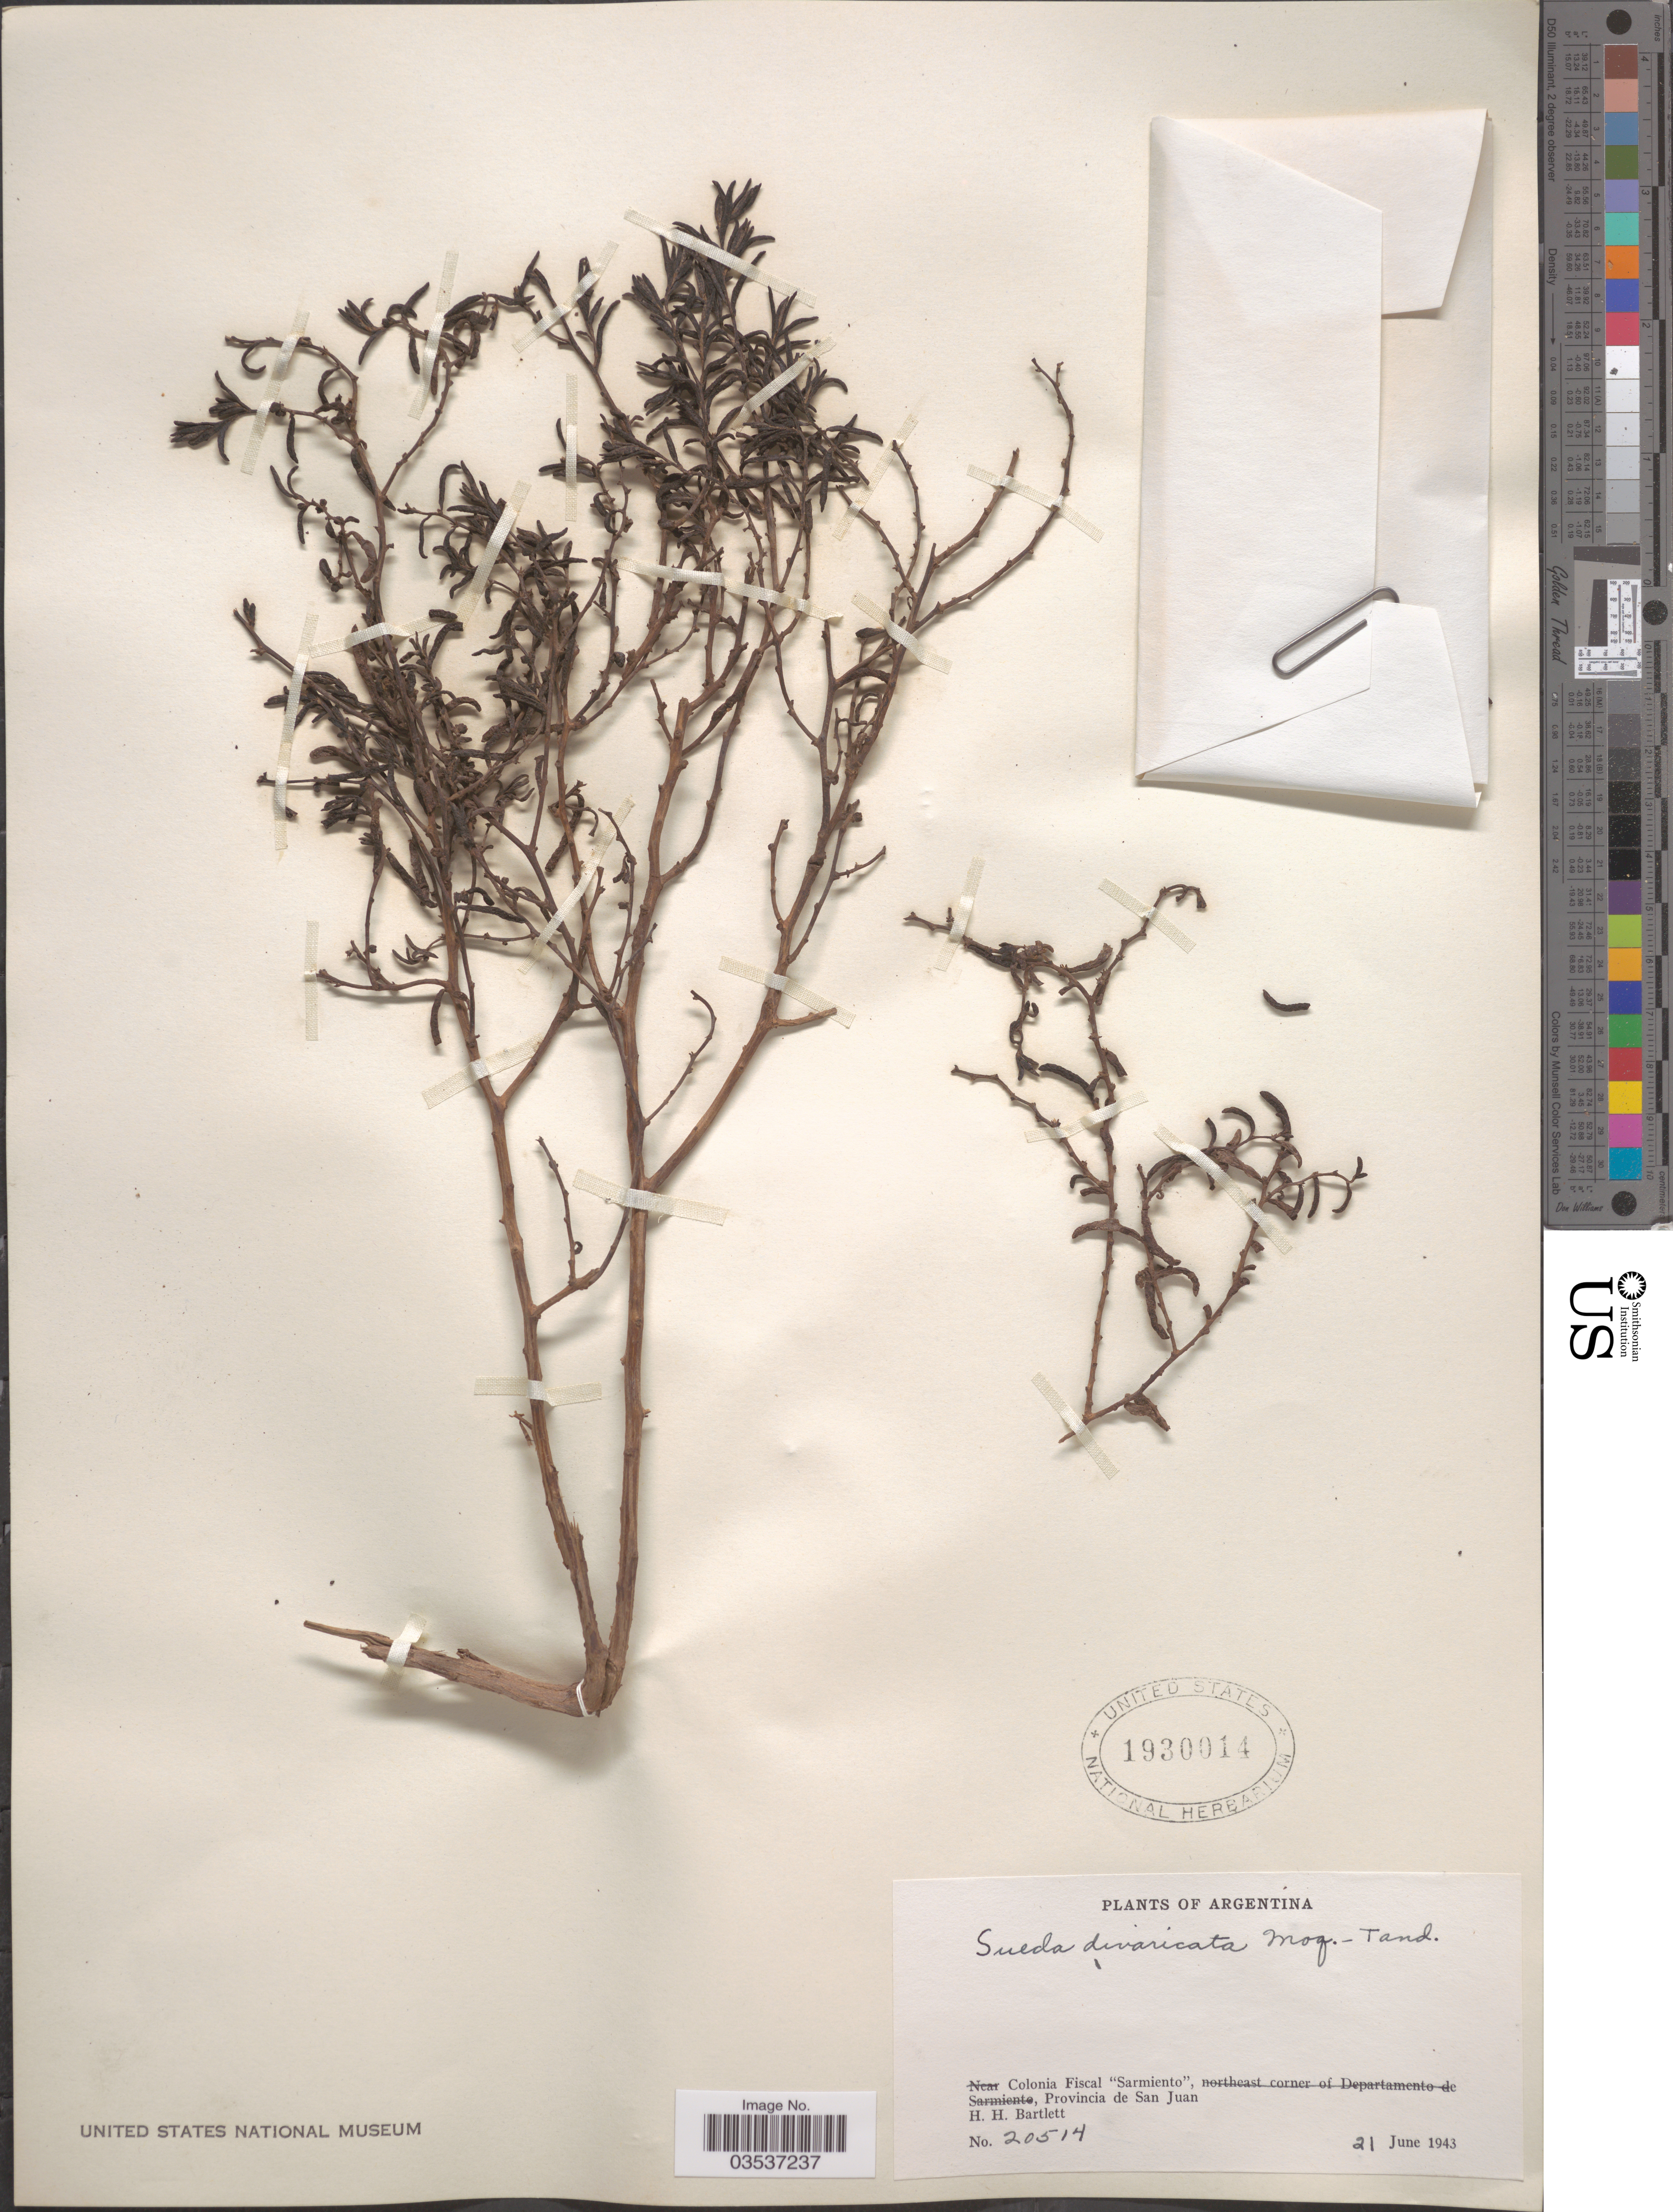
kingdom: Plantae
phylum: Tracheophyta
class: Magnoliopsida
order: Caryophyllales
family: Amaranthaceae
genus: Suaeda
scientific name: Suaeda divaricata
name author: Moq.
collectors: H. H. Bartlett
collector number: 20514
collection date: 1943-06-21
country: Argentina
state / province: San Juan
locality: Colonia Fiscal "Sarmiento".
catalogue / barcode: US 1930014